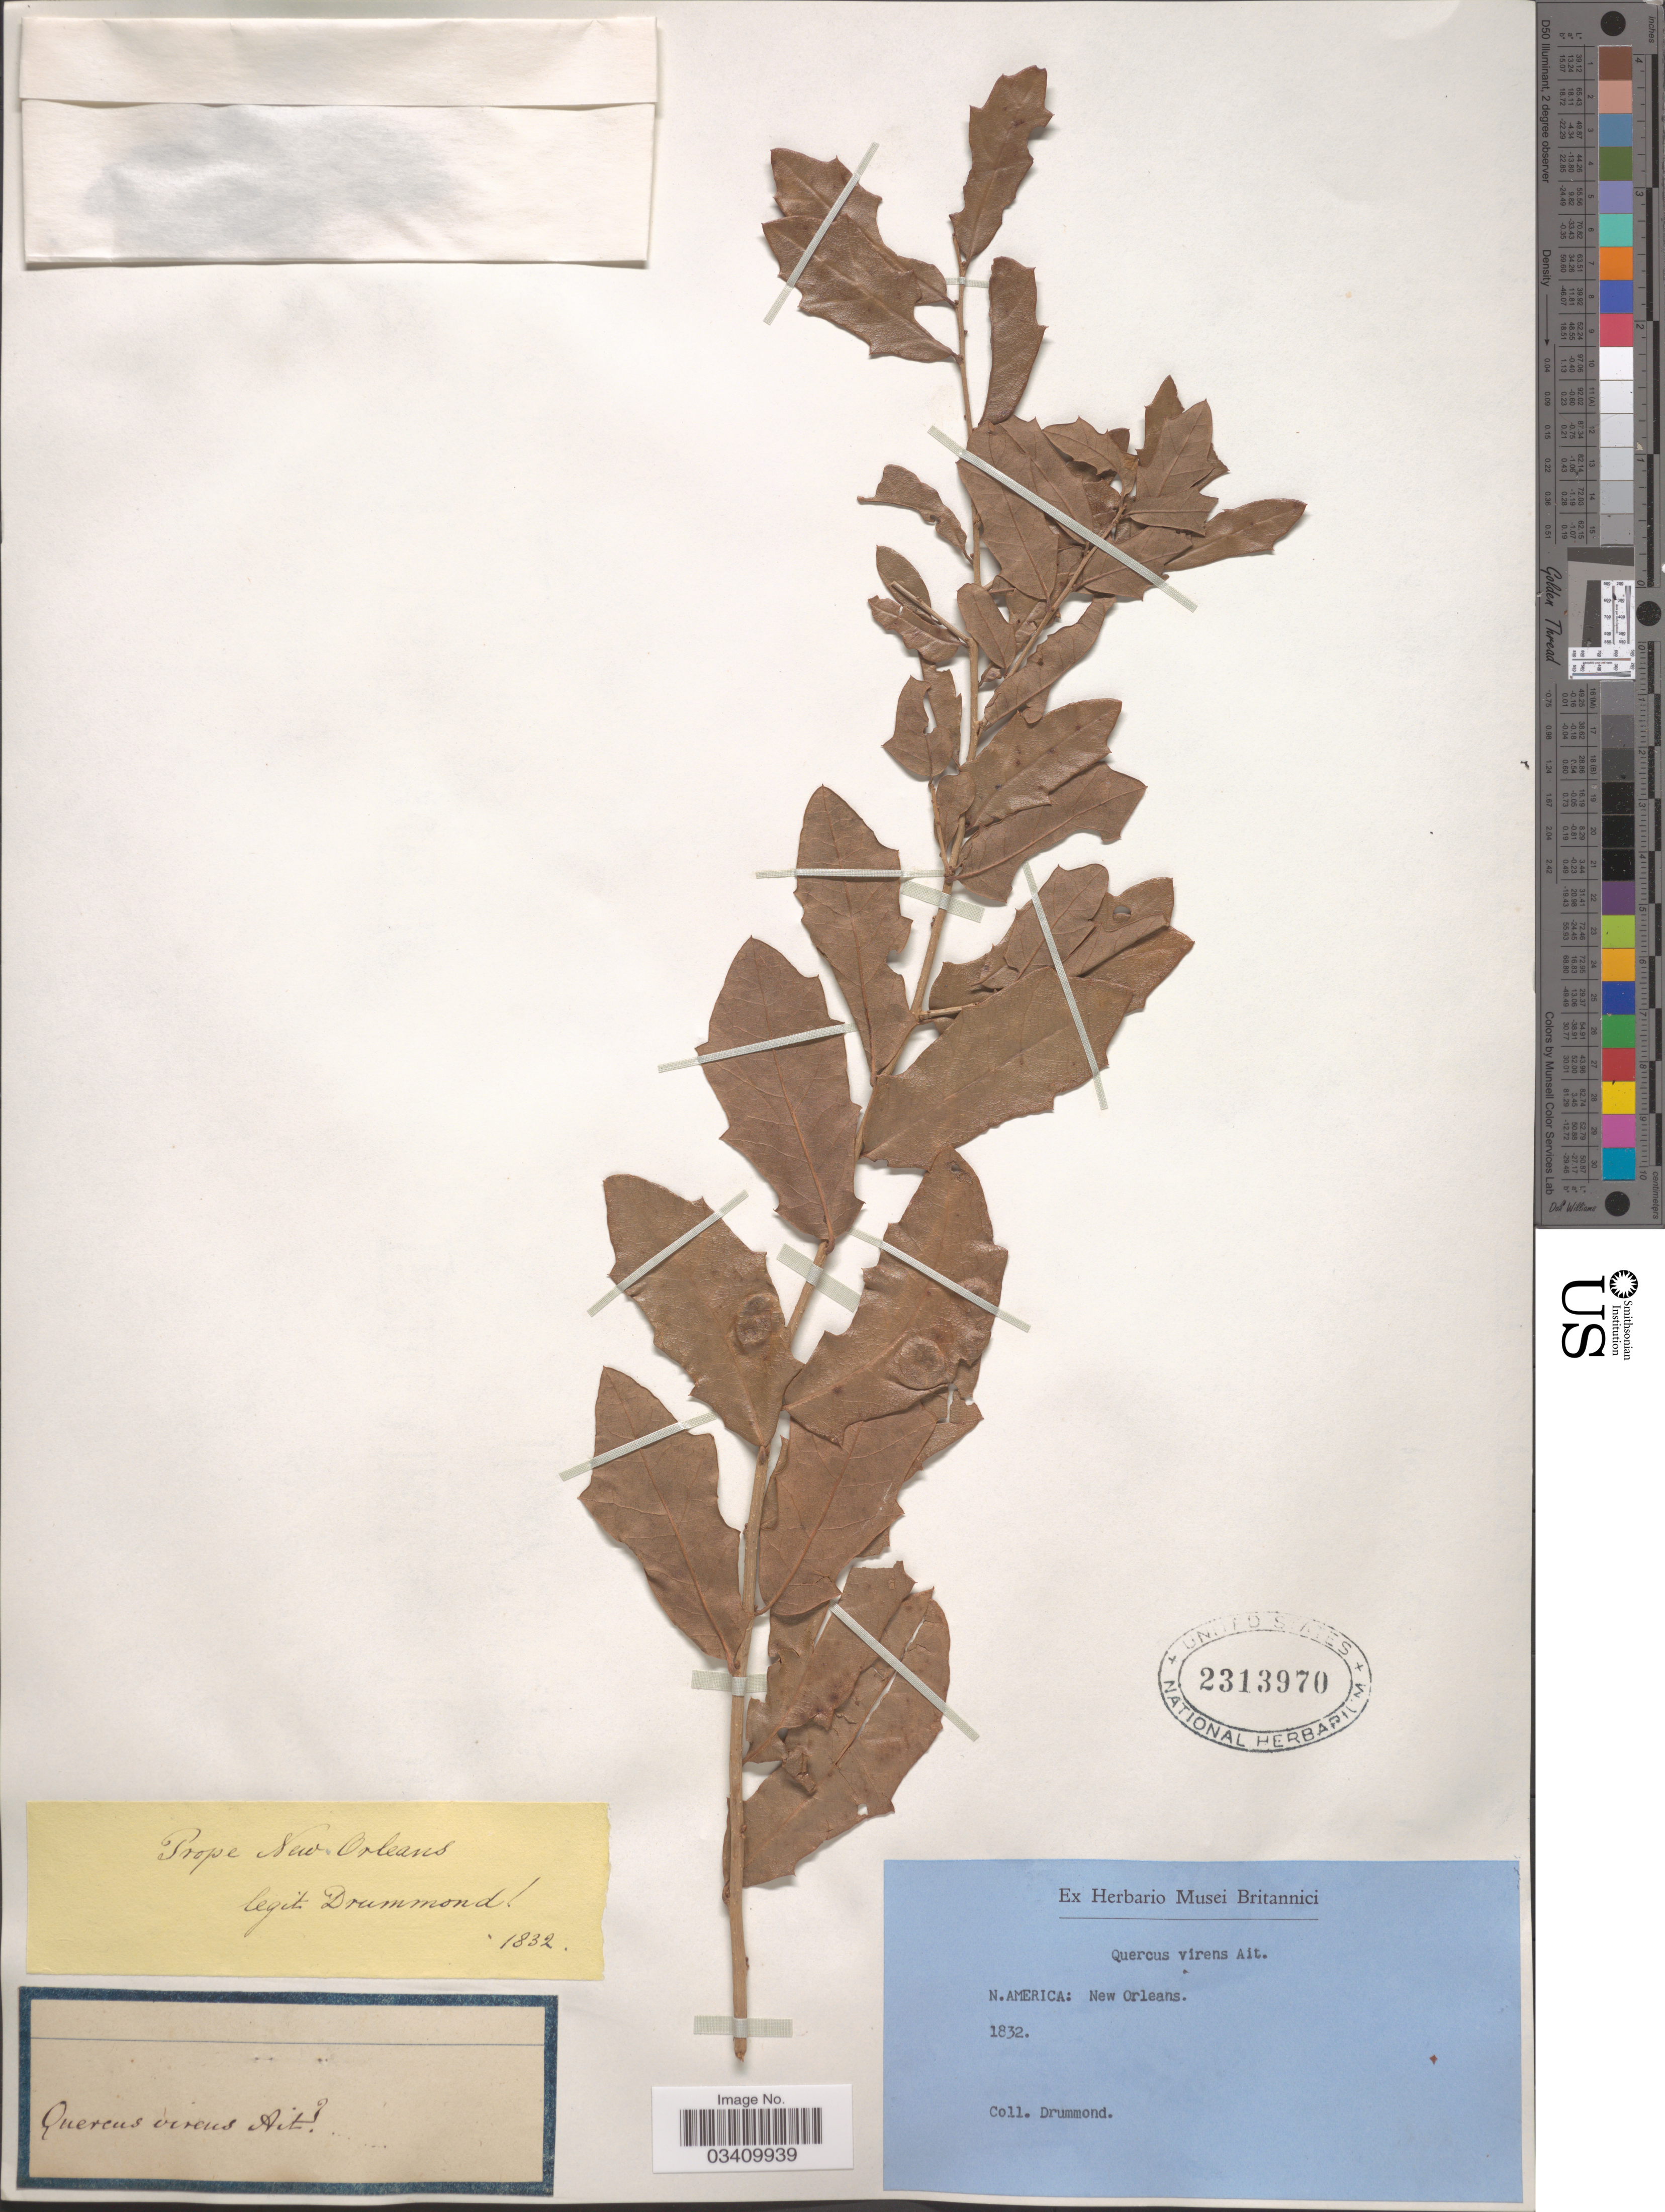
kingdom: Plantae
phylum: Tracheophyta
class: Magnoliopsida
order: Fagales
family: Fagaceae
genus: Quercus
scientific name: Quercus sp.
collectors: -. Drummond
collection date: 1832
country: United States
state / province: Louisiana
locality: N. America: Prope New Orleans.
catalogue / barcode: US 2313970